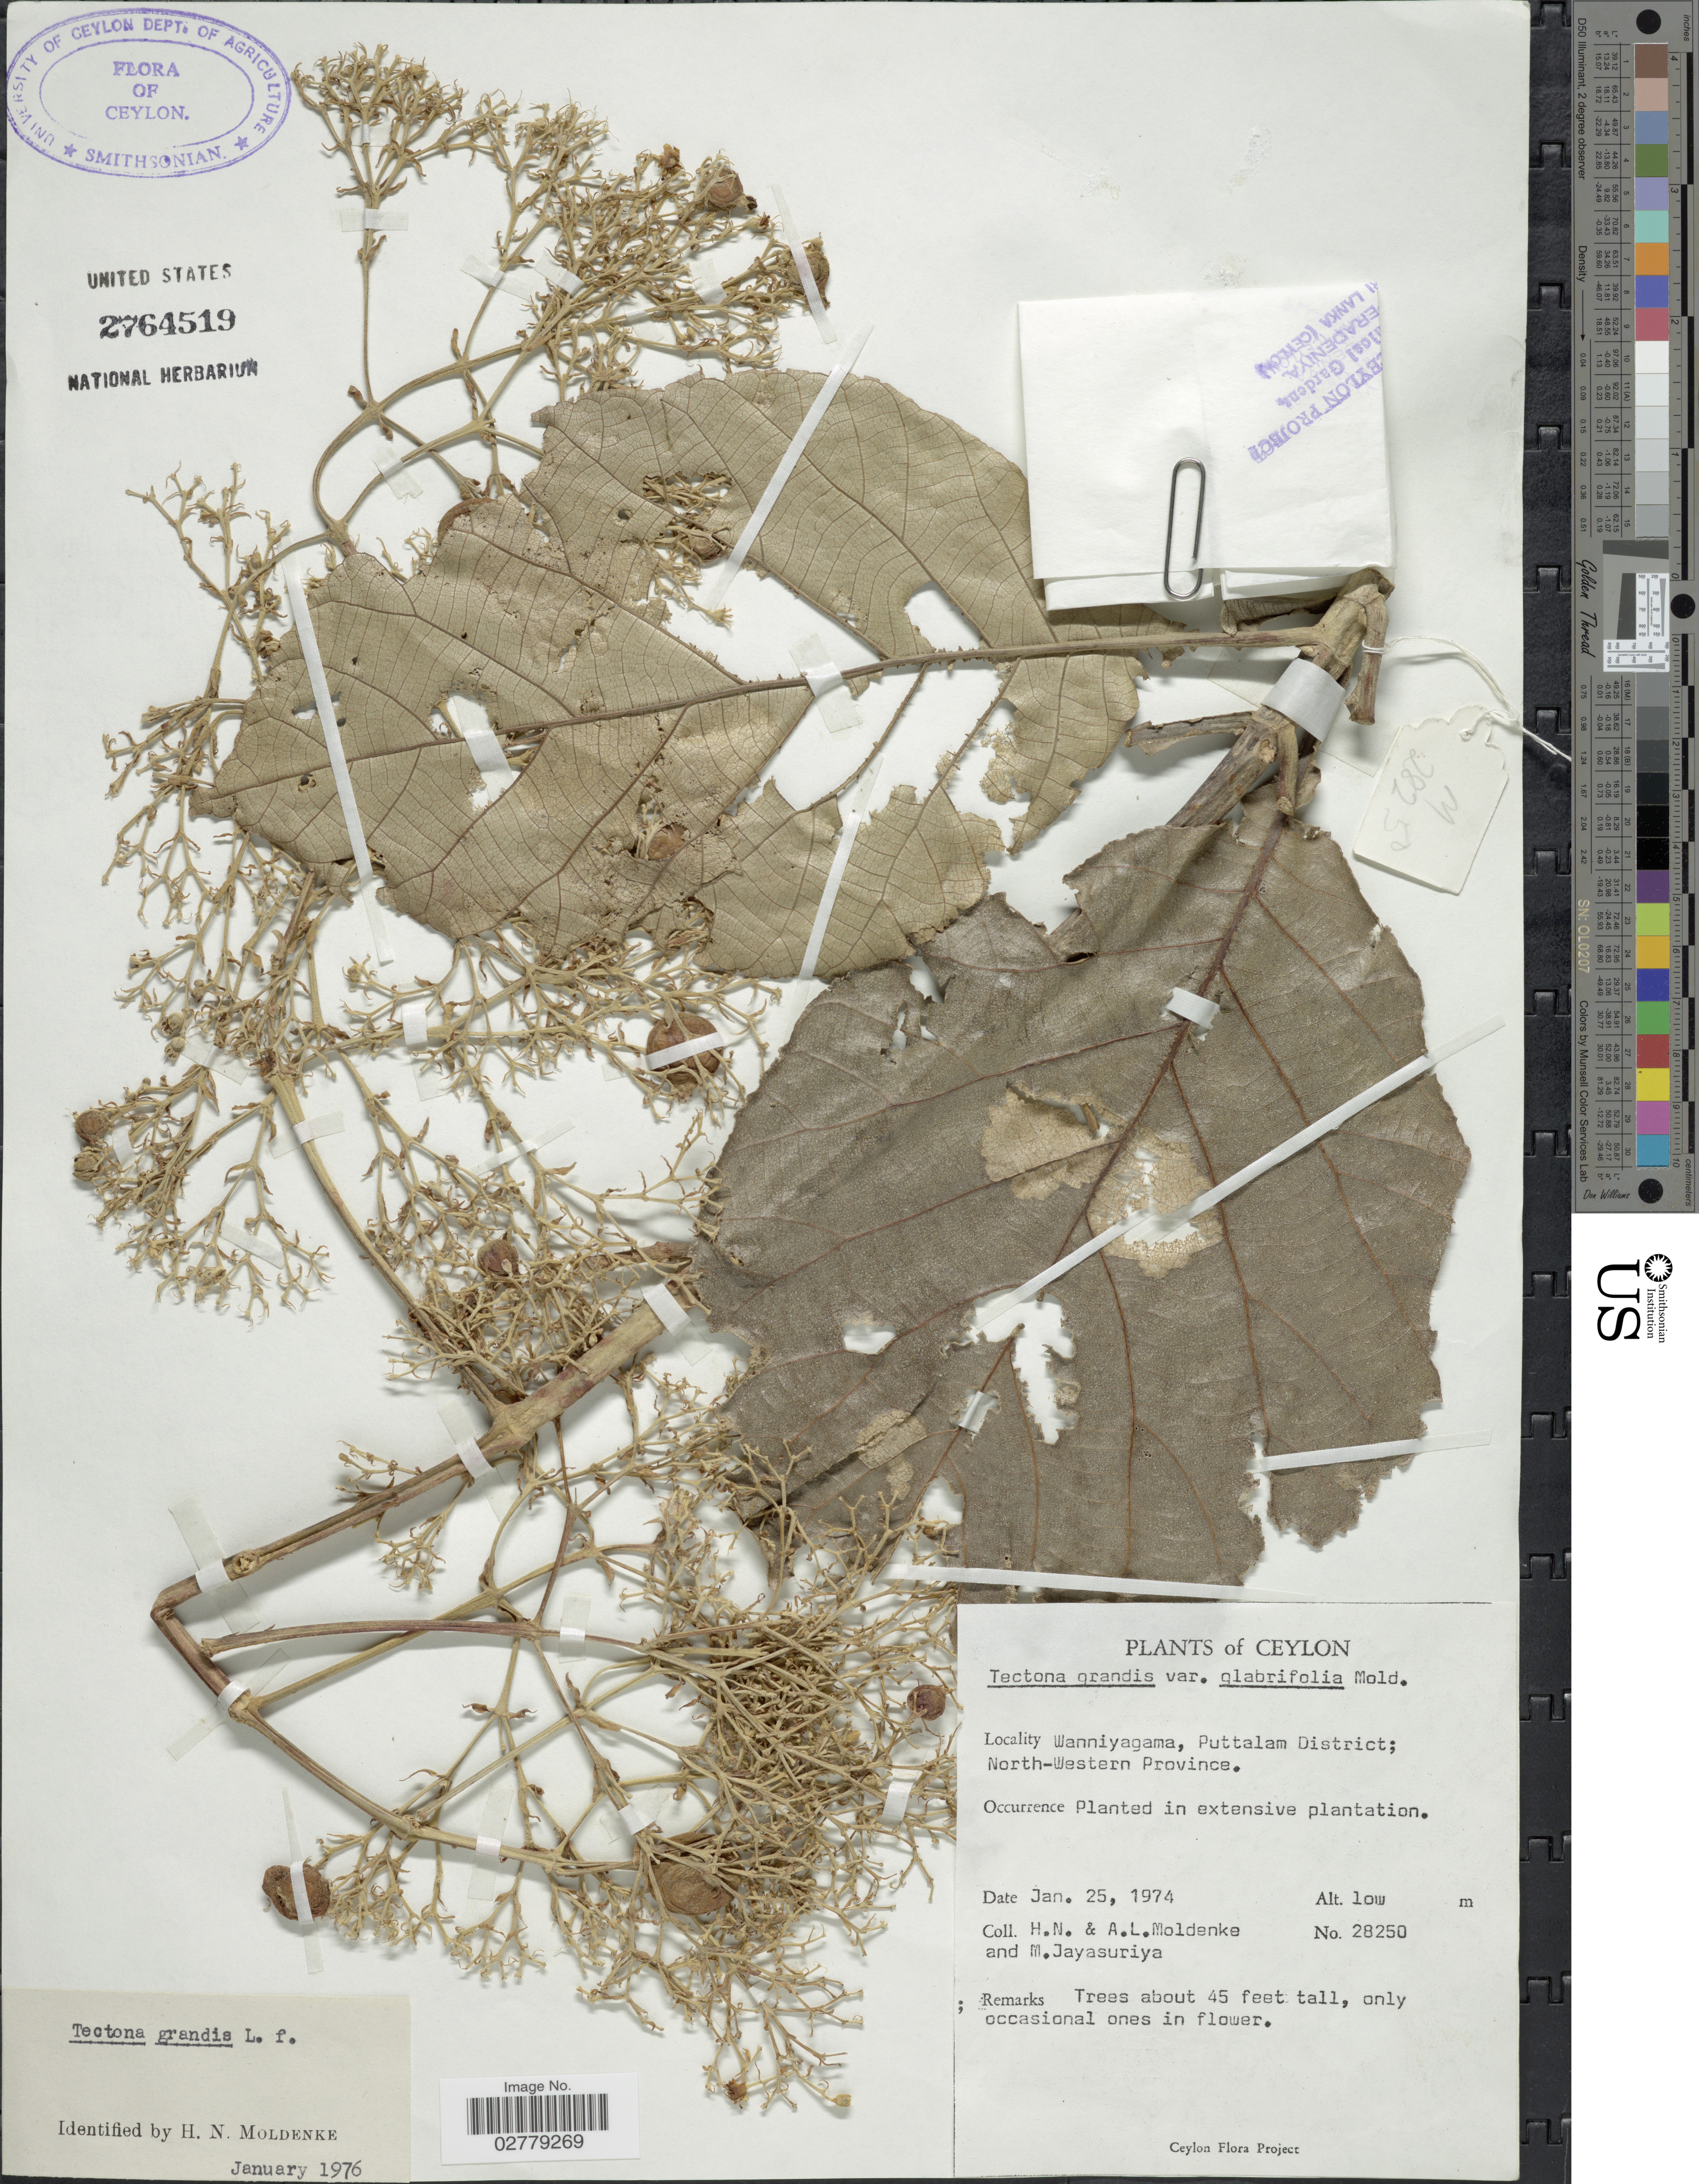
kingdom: Plantae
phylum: Tracheophyta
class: Magnoliopsida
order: Lamiales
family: Lamiaceae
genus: Tectona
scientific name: Tectona grandis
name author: L. f.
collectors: H. N. Moldenke, A. L. Moldenke & M. Jayasuriya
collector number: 28250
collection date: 1974-01-25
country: Sri Lanka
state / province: North Western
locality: Wanniyagama, Puttalam District; North-Western Province.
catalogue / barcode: US 2764519